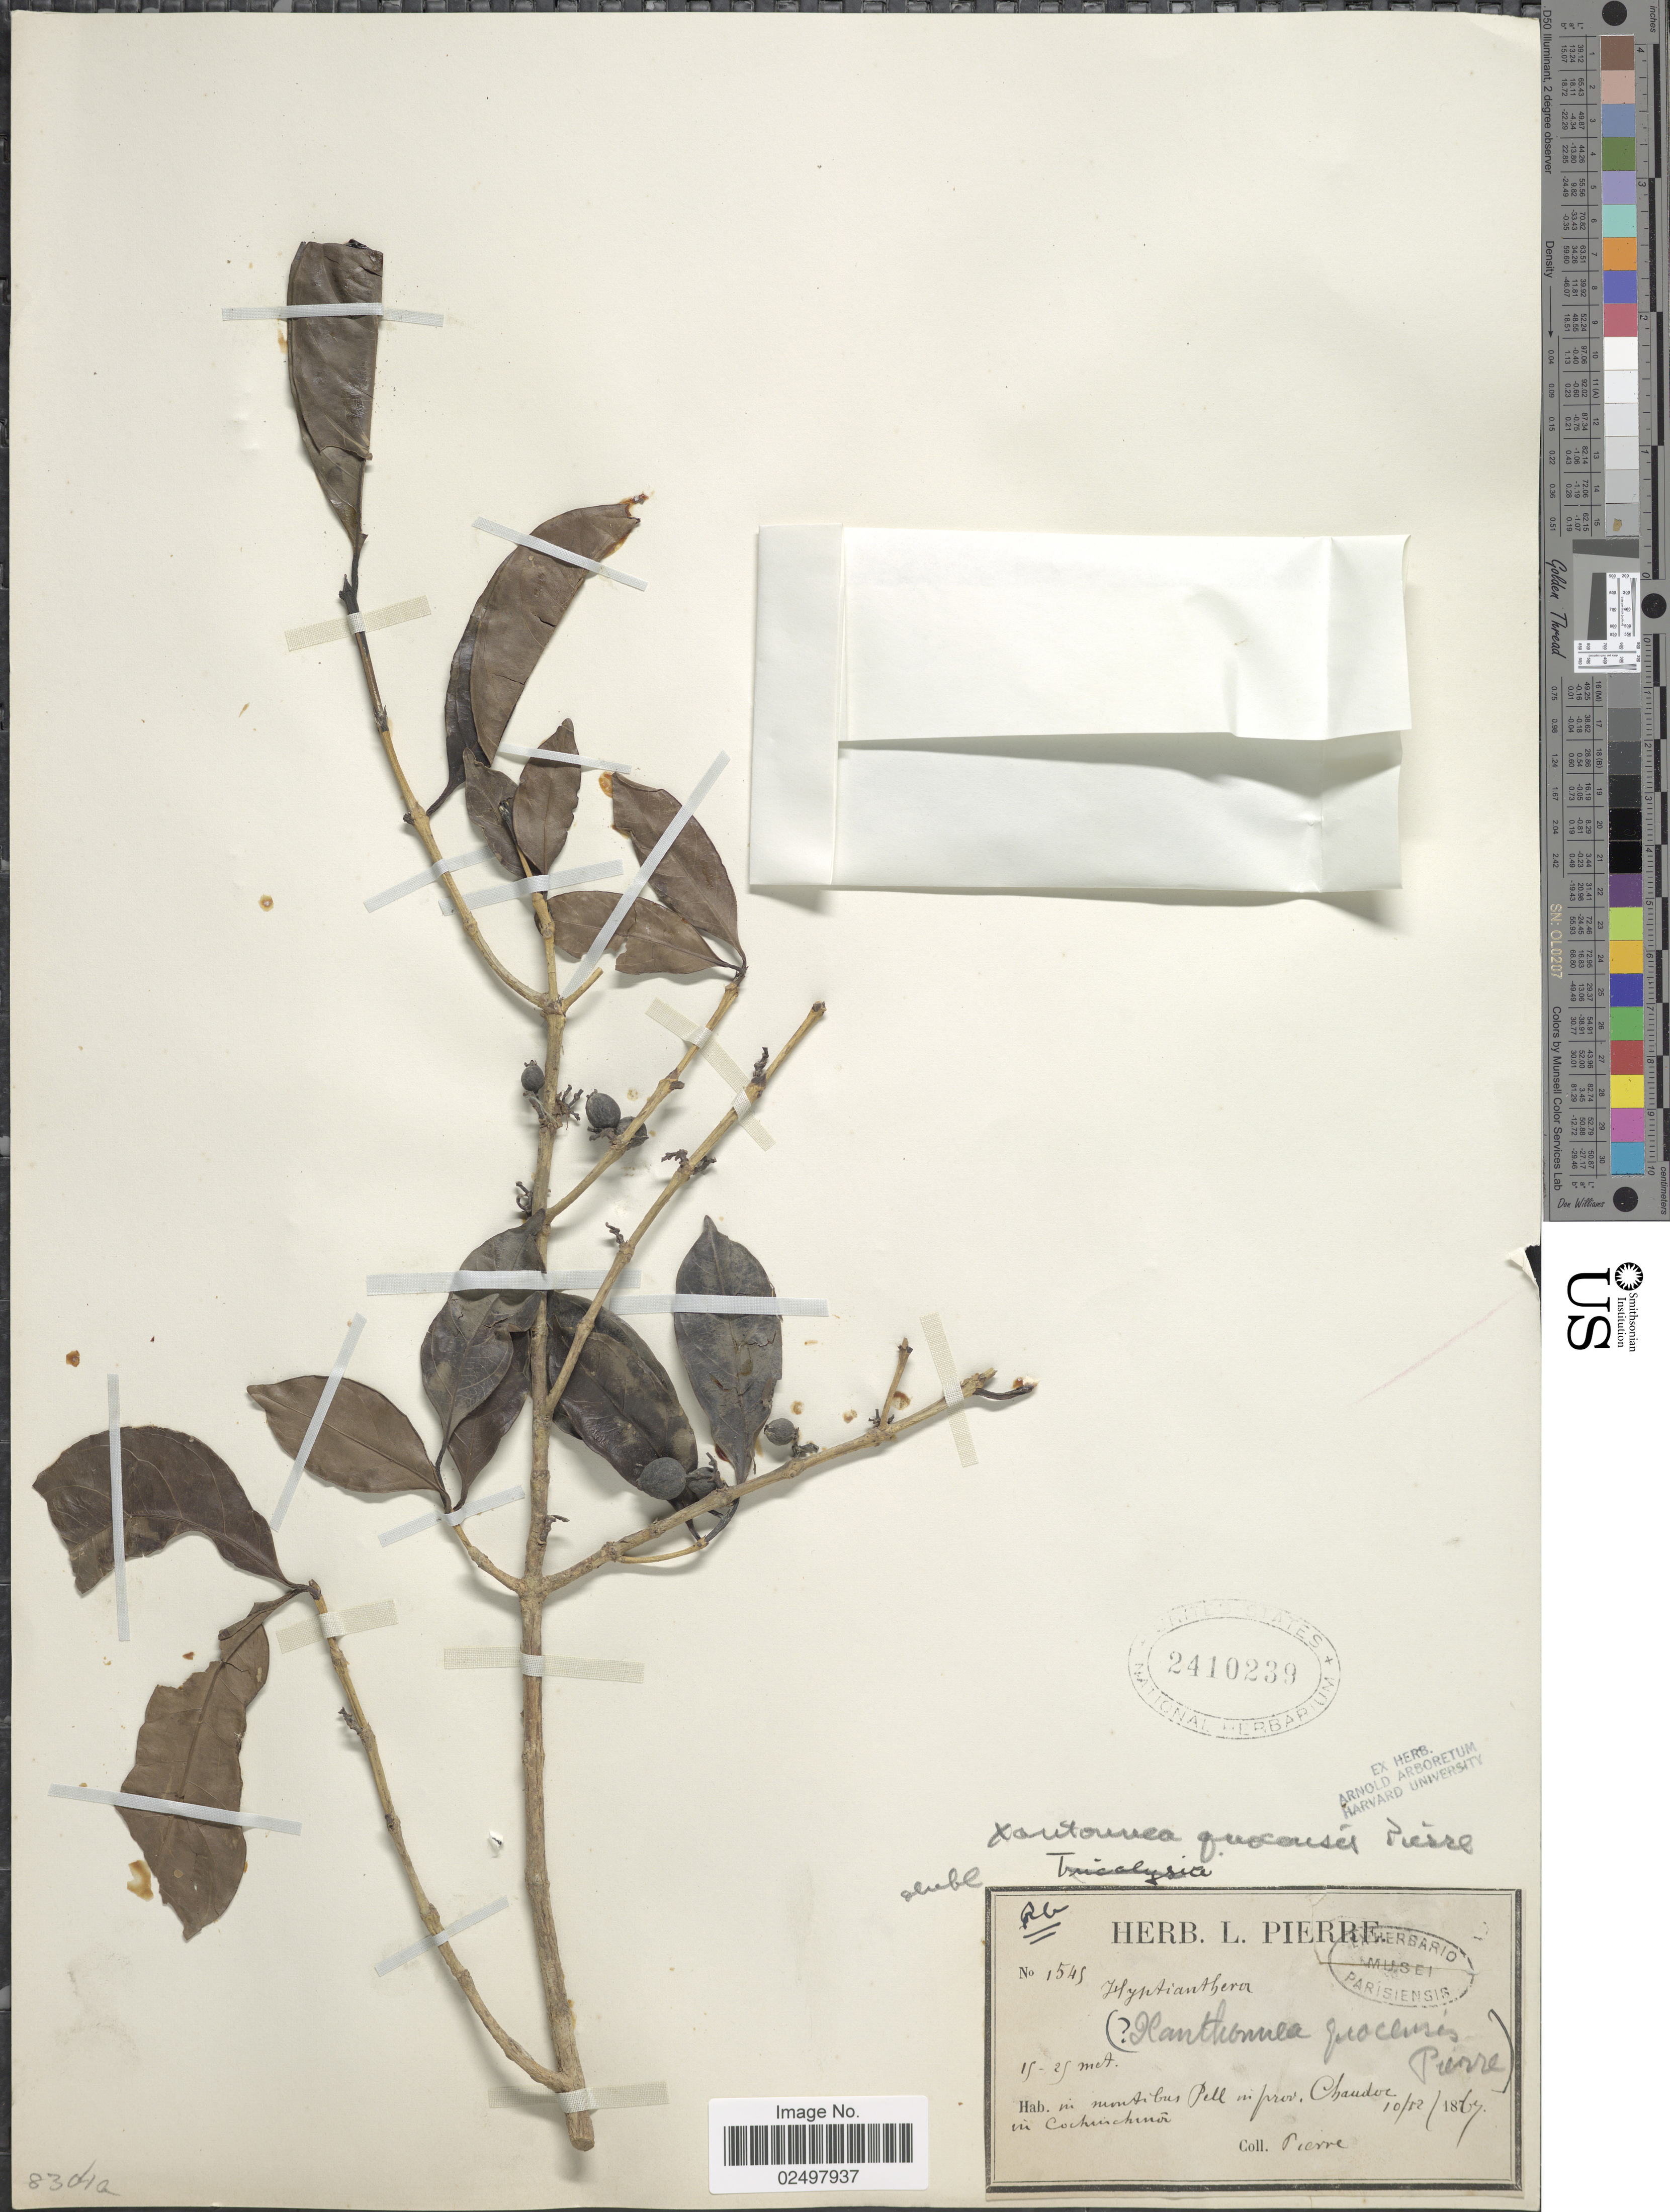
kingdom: Plantae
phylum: Tracheophyta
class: Magnoliopsida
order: Gentianales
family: Rubiaceae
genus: Xantonnea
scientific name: Xantonnea quocensis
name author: Pierre ex Pit.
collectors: L. Pierre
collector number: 1549*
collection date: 1867-12-10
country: Vietnam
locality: In montibus Pell in prov. Chaudoc in Cochinchina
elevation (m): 15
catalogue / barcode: US 2410239